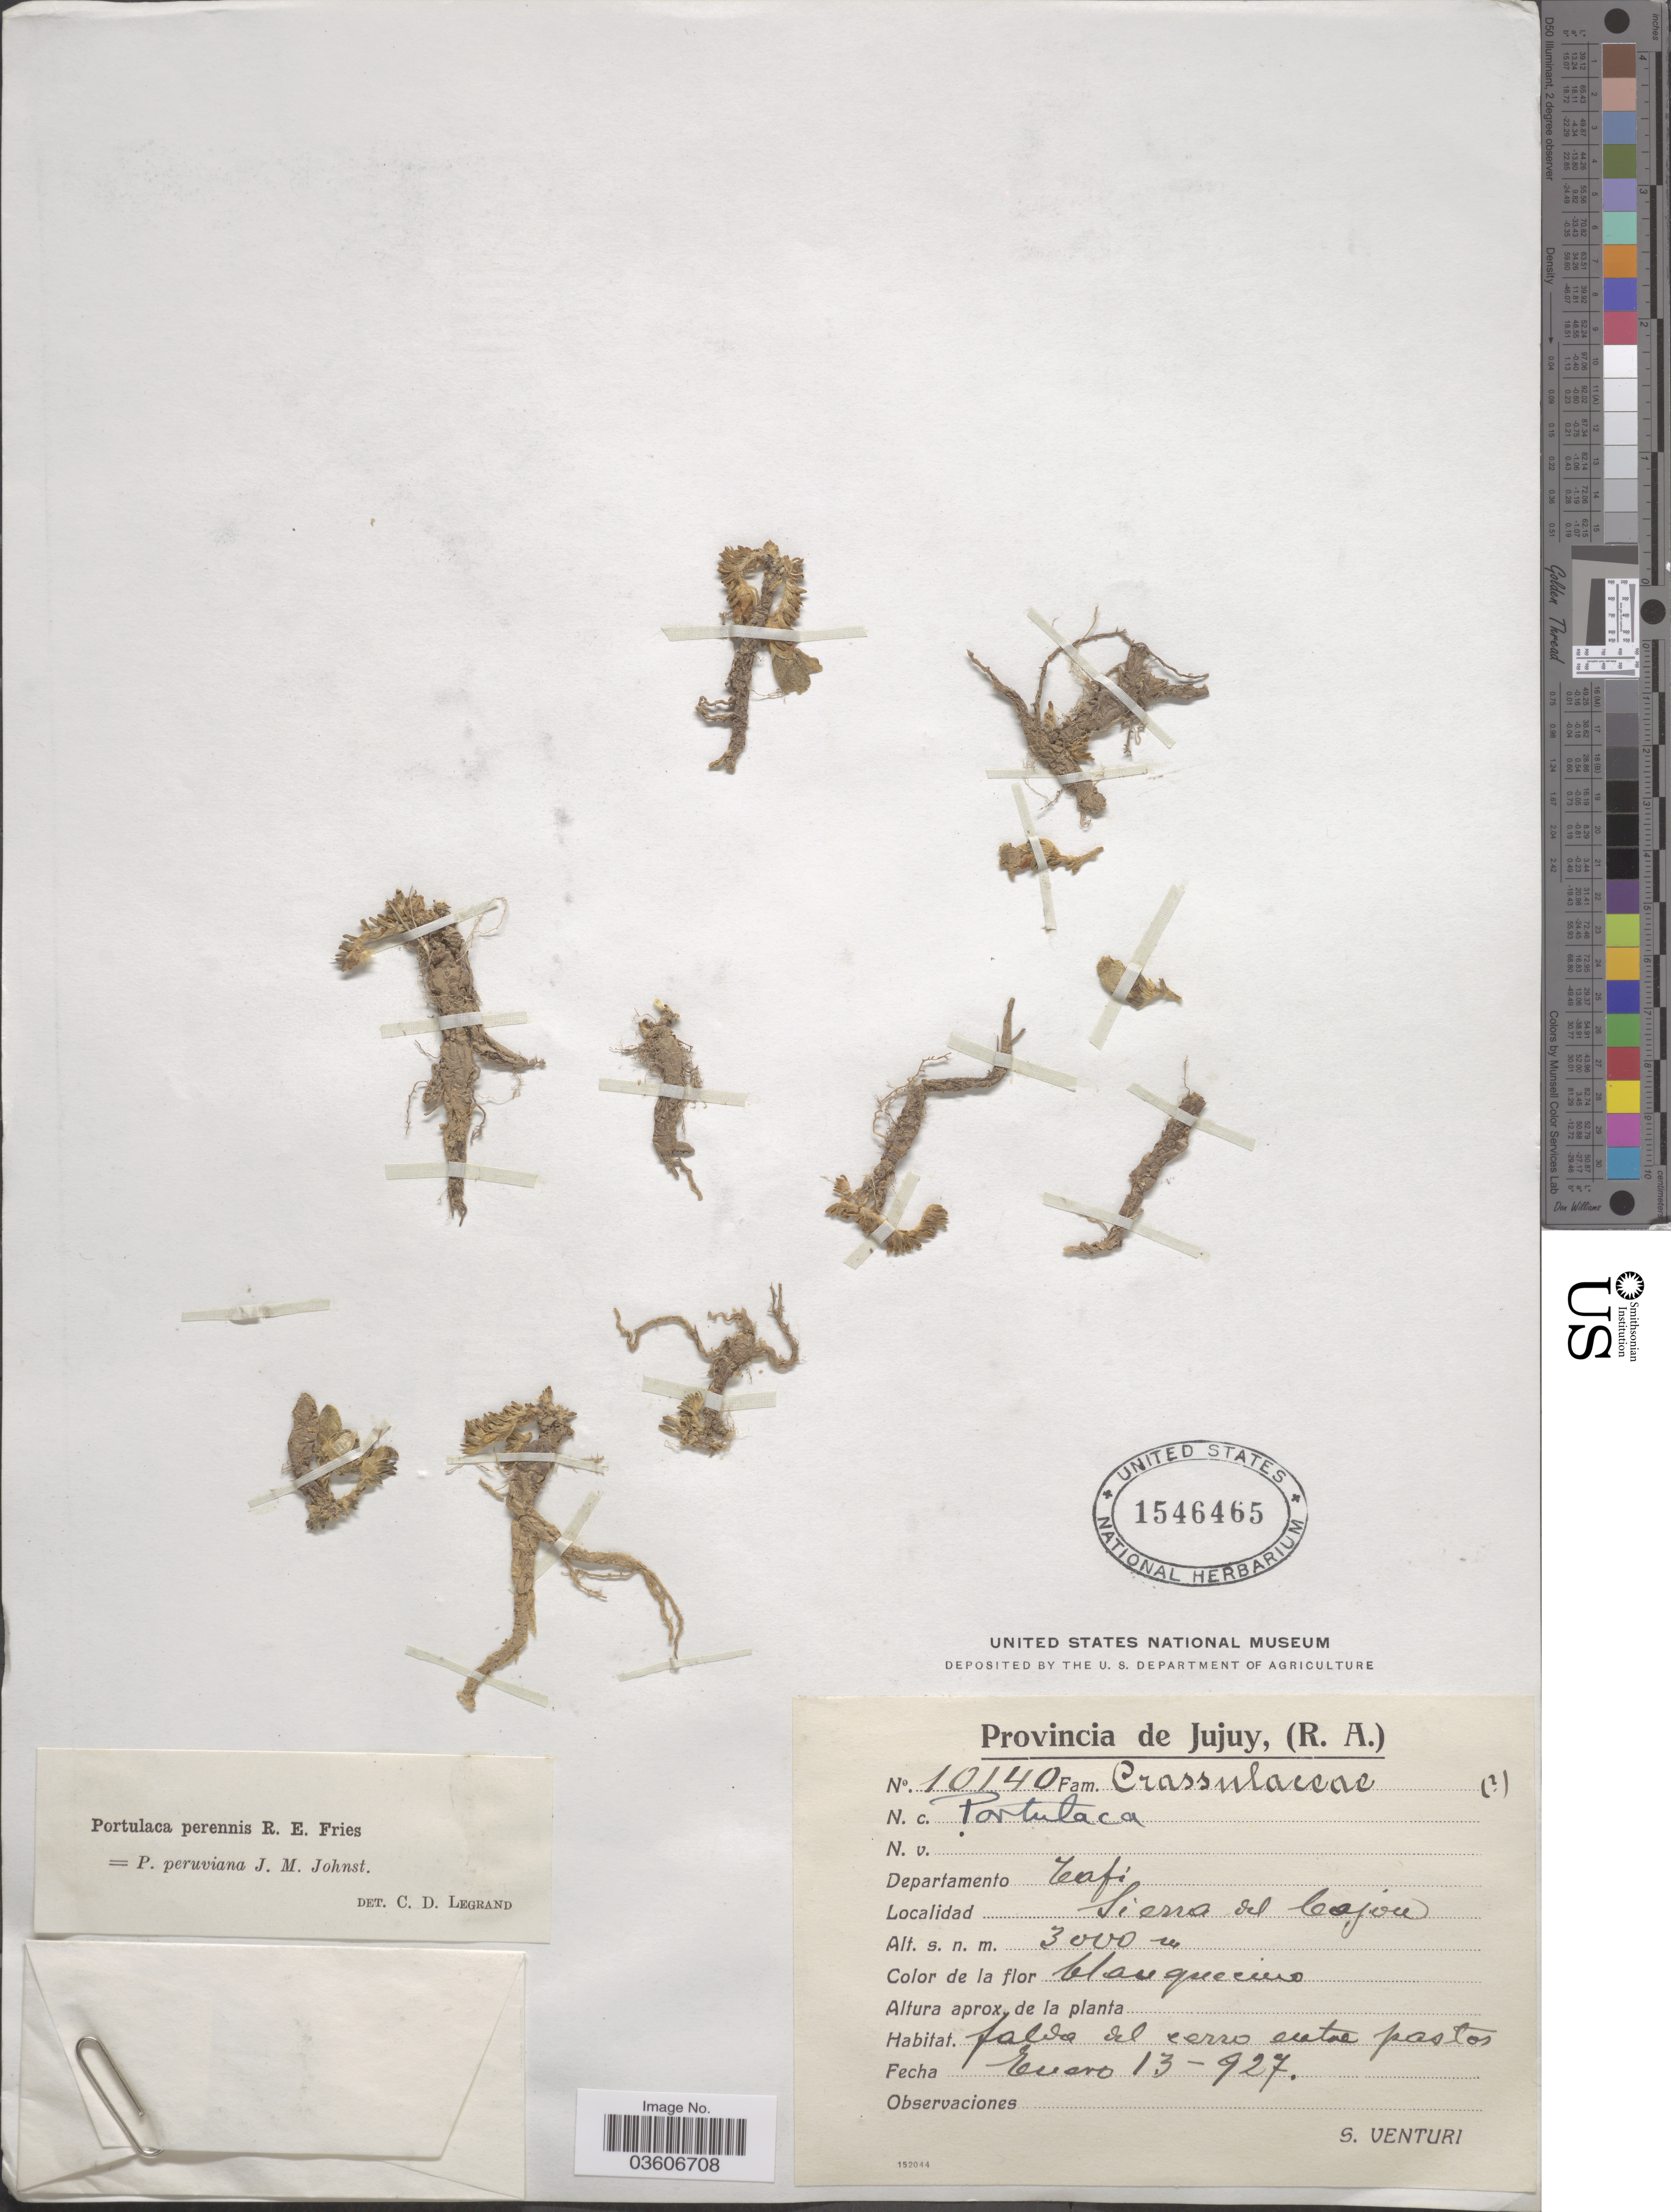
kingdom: Plantae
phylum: Tracheophyta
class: Magnoliopsida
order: Caryophyllales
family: Portulacaceae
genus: Portulaca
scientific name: Portulaca perennis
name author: R.E. Fr.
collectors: S. Venturi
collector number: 10140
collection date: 1927-01-13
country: Argentina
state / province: Jujuy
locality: Departamento Tafi, Sierra del Cajon.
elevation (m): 3000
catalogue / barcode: US 1546465